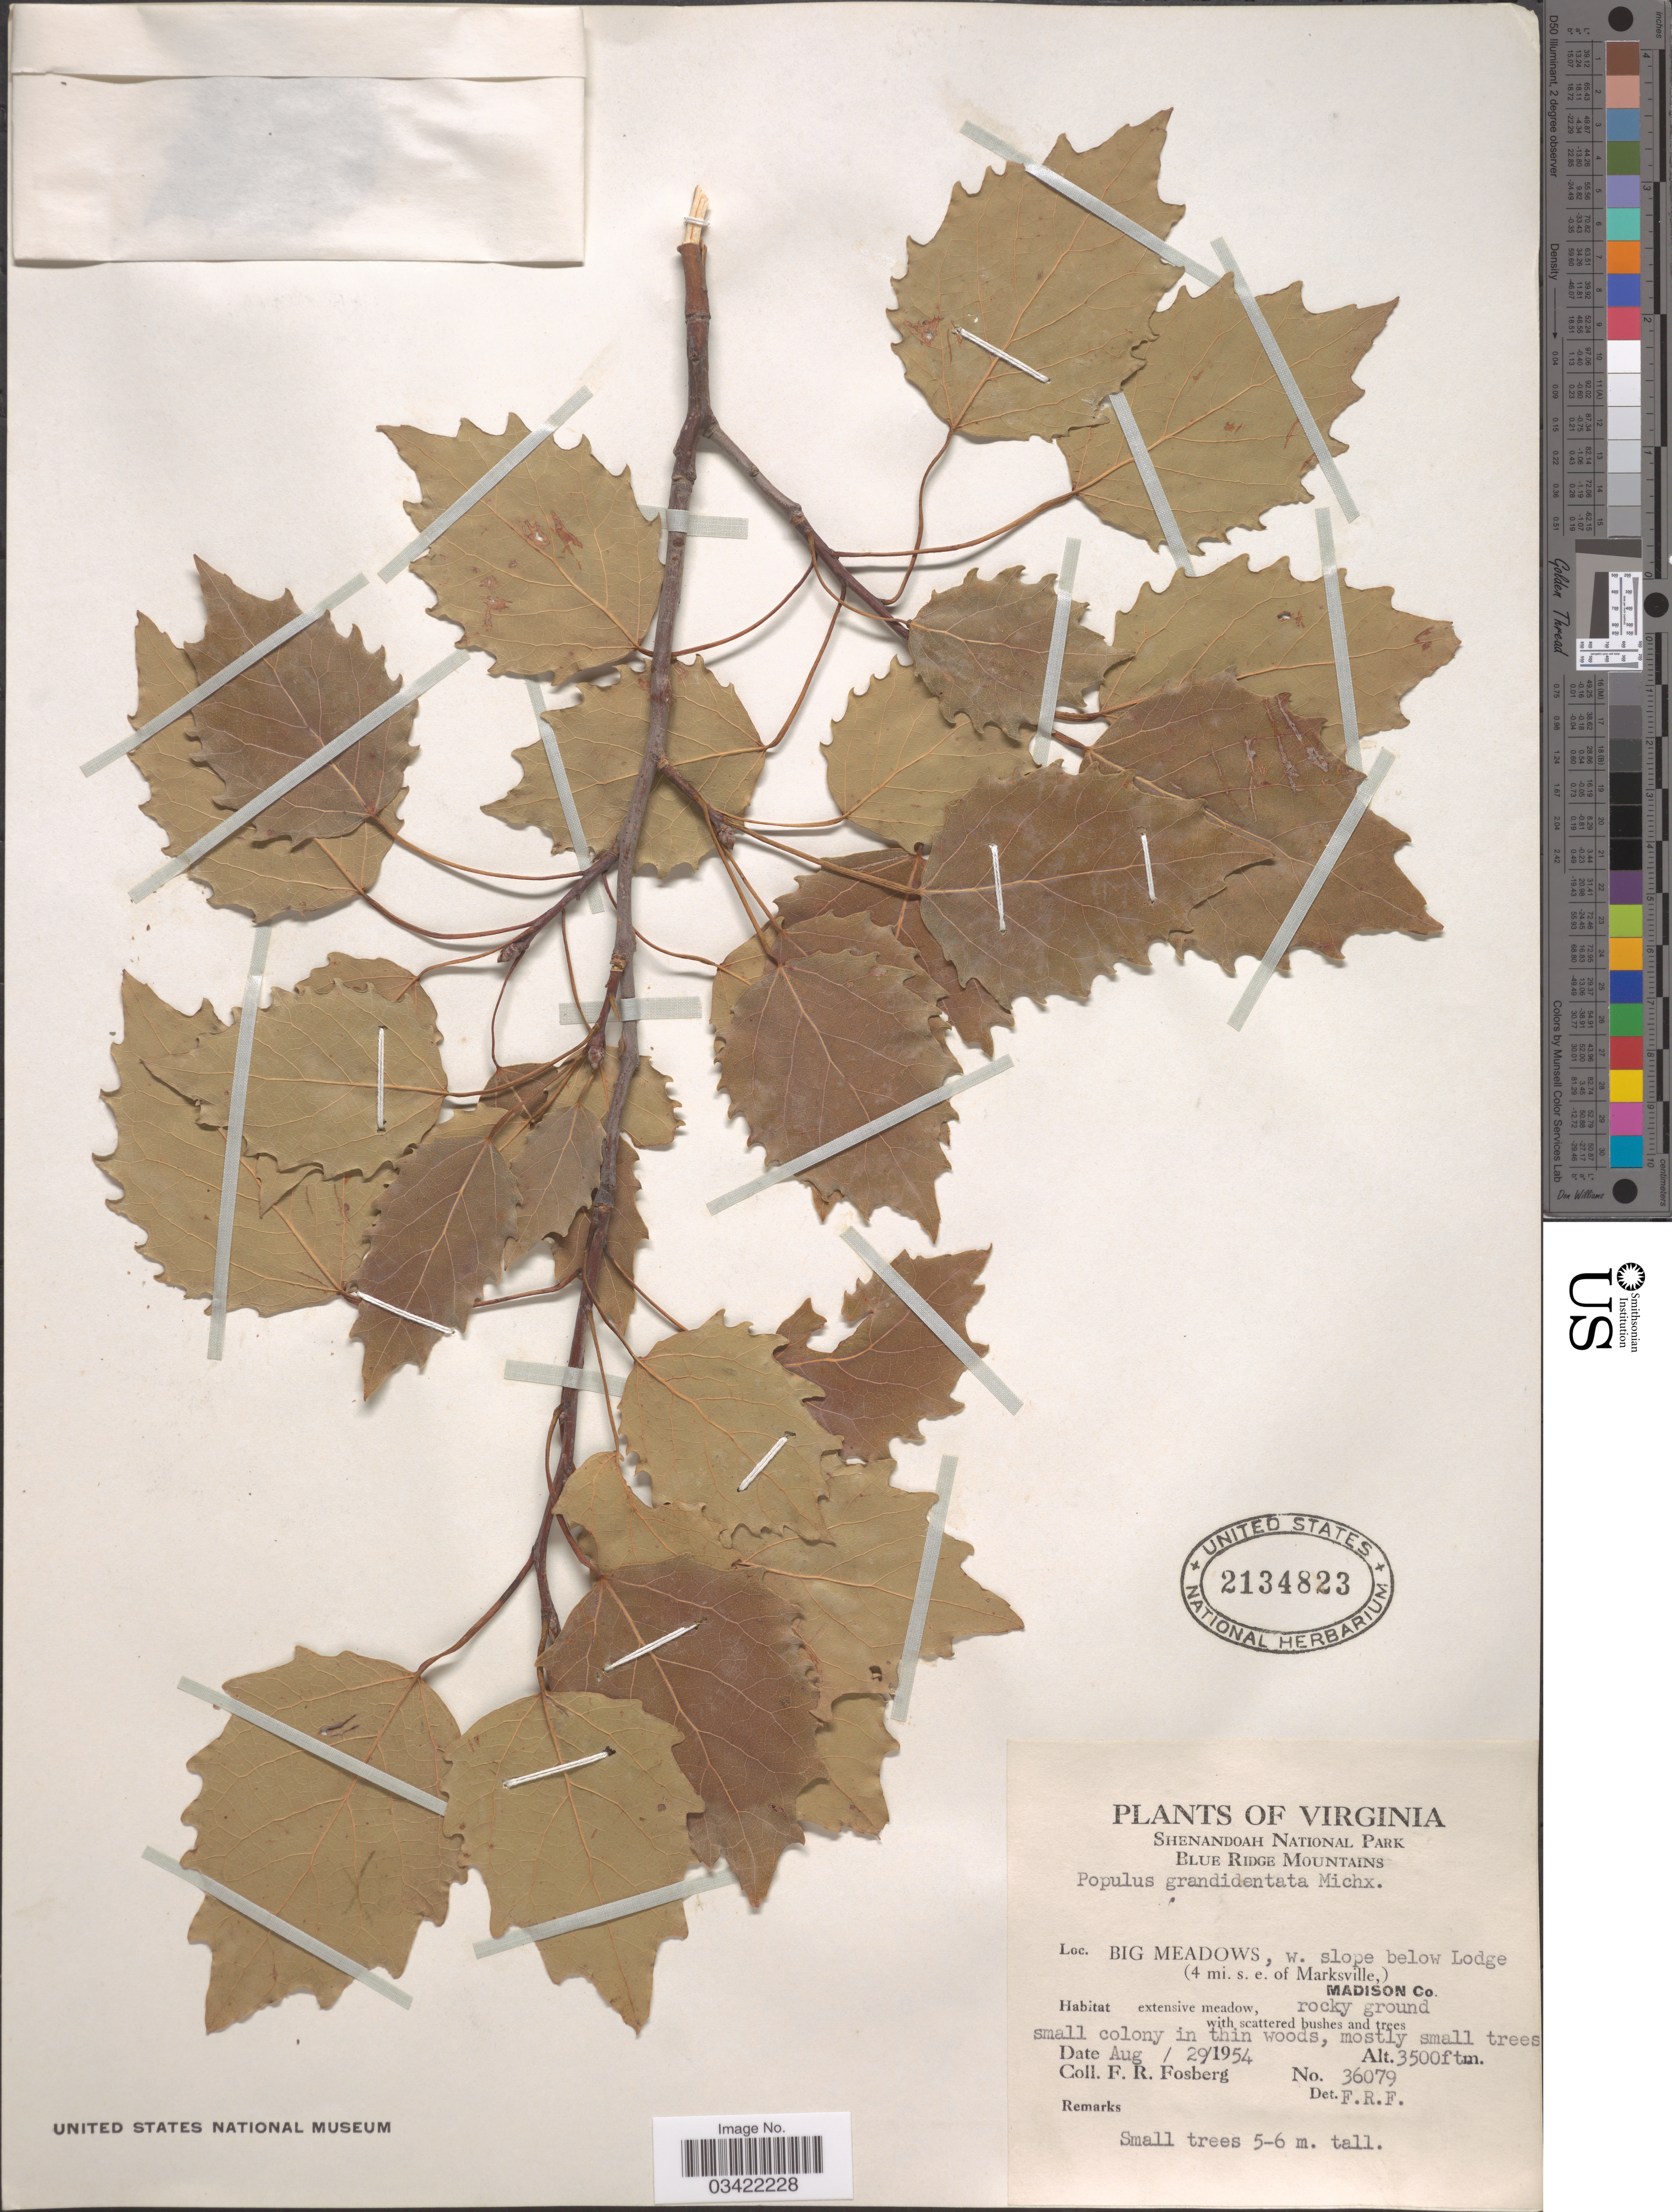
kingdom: Plantae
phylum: Tracheophyta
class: Magnoliopsida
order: Malpighiales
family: Salicaceae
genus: Populus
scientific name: Populus grandidentata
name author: Michx.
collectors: F. R. Fosberg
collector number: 36079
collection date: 1954-08-29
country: United States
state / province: Virginia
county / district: Madison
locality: Shenandoah National Park. Blue Ridge Mountains. Big Meadows, w. slope below Lodge (4 mi. s. e. of Marksville,) Madison Co.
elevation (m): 1067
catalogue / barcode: US 2134823